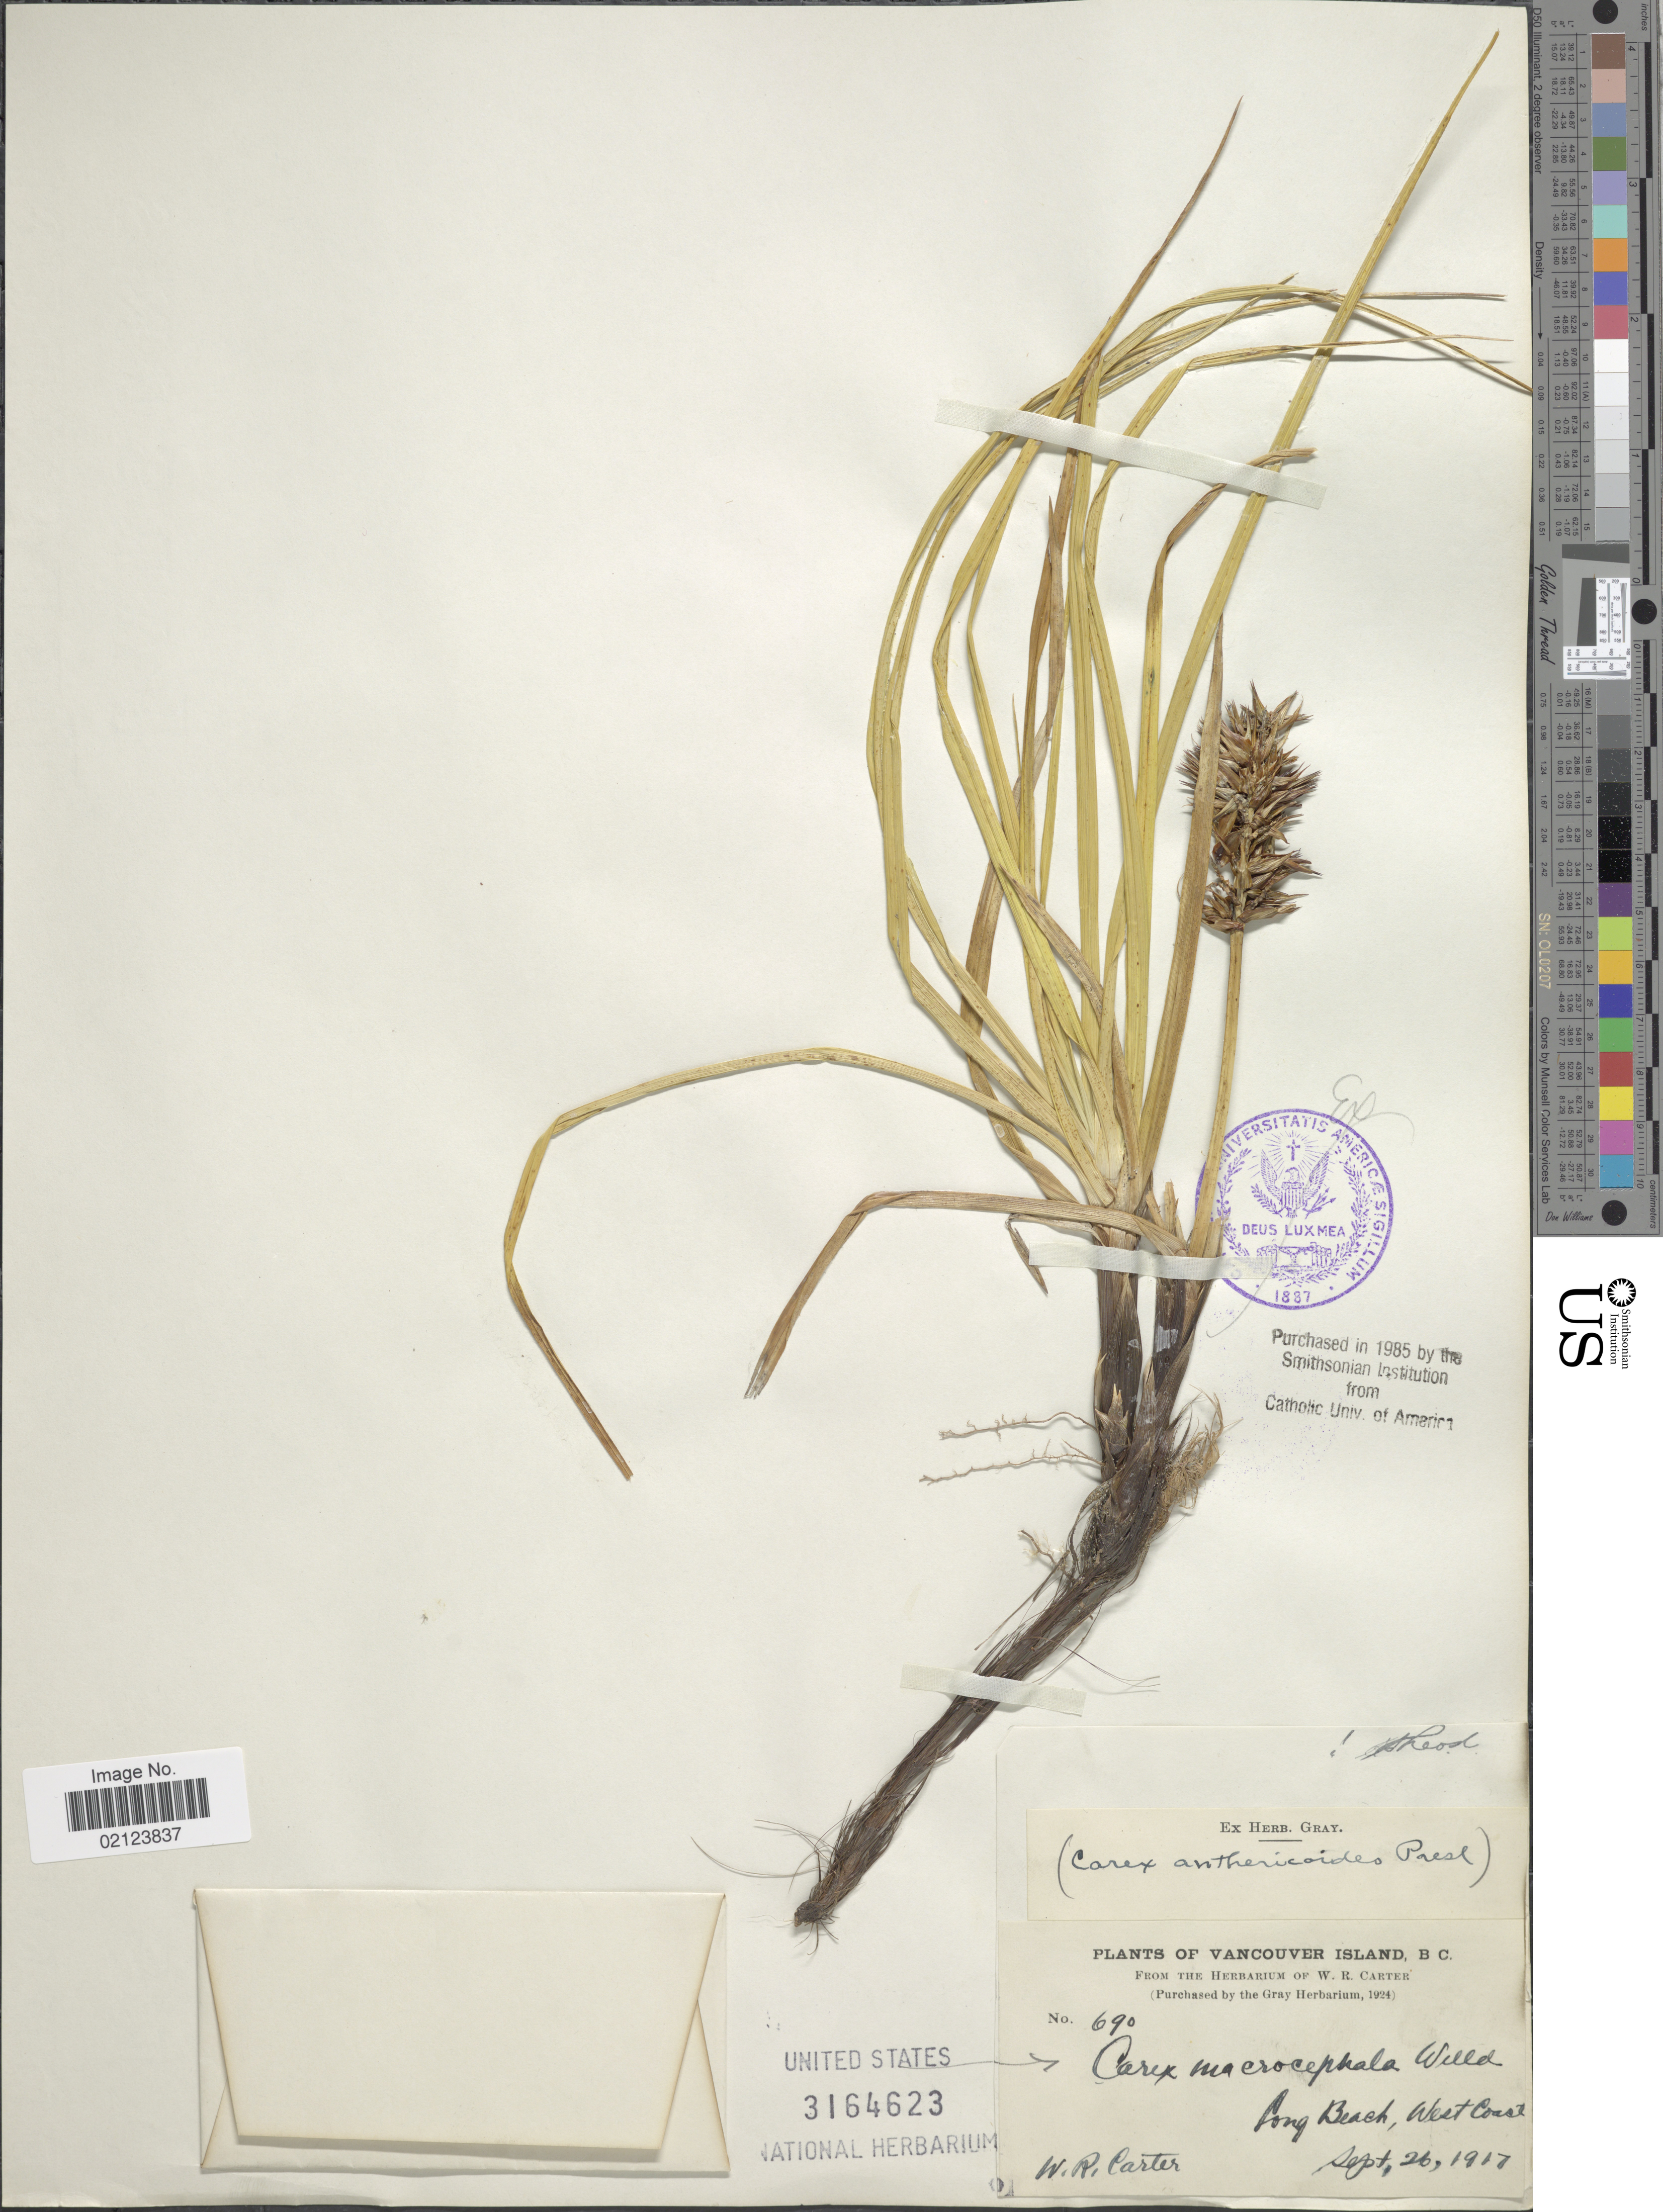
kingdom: Plantae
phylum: Tracheophyta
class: Liliopsida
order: Poales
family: Cyperaceae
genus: Carex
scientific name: Carex macrocephala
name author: Willd. ex Spreng.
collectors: W. R. Carter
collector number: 690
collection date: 1917-09-26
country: Canada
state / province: British Columbia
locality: Vancouver Island, Long Beach, West Coast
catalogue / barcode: US 3164623